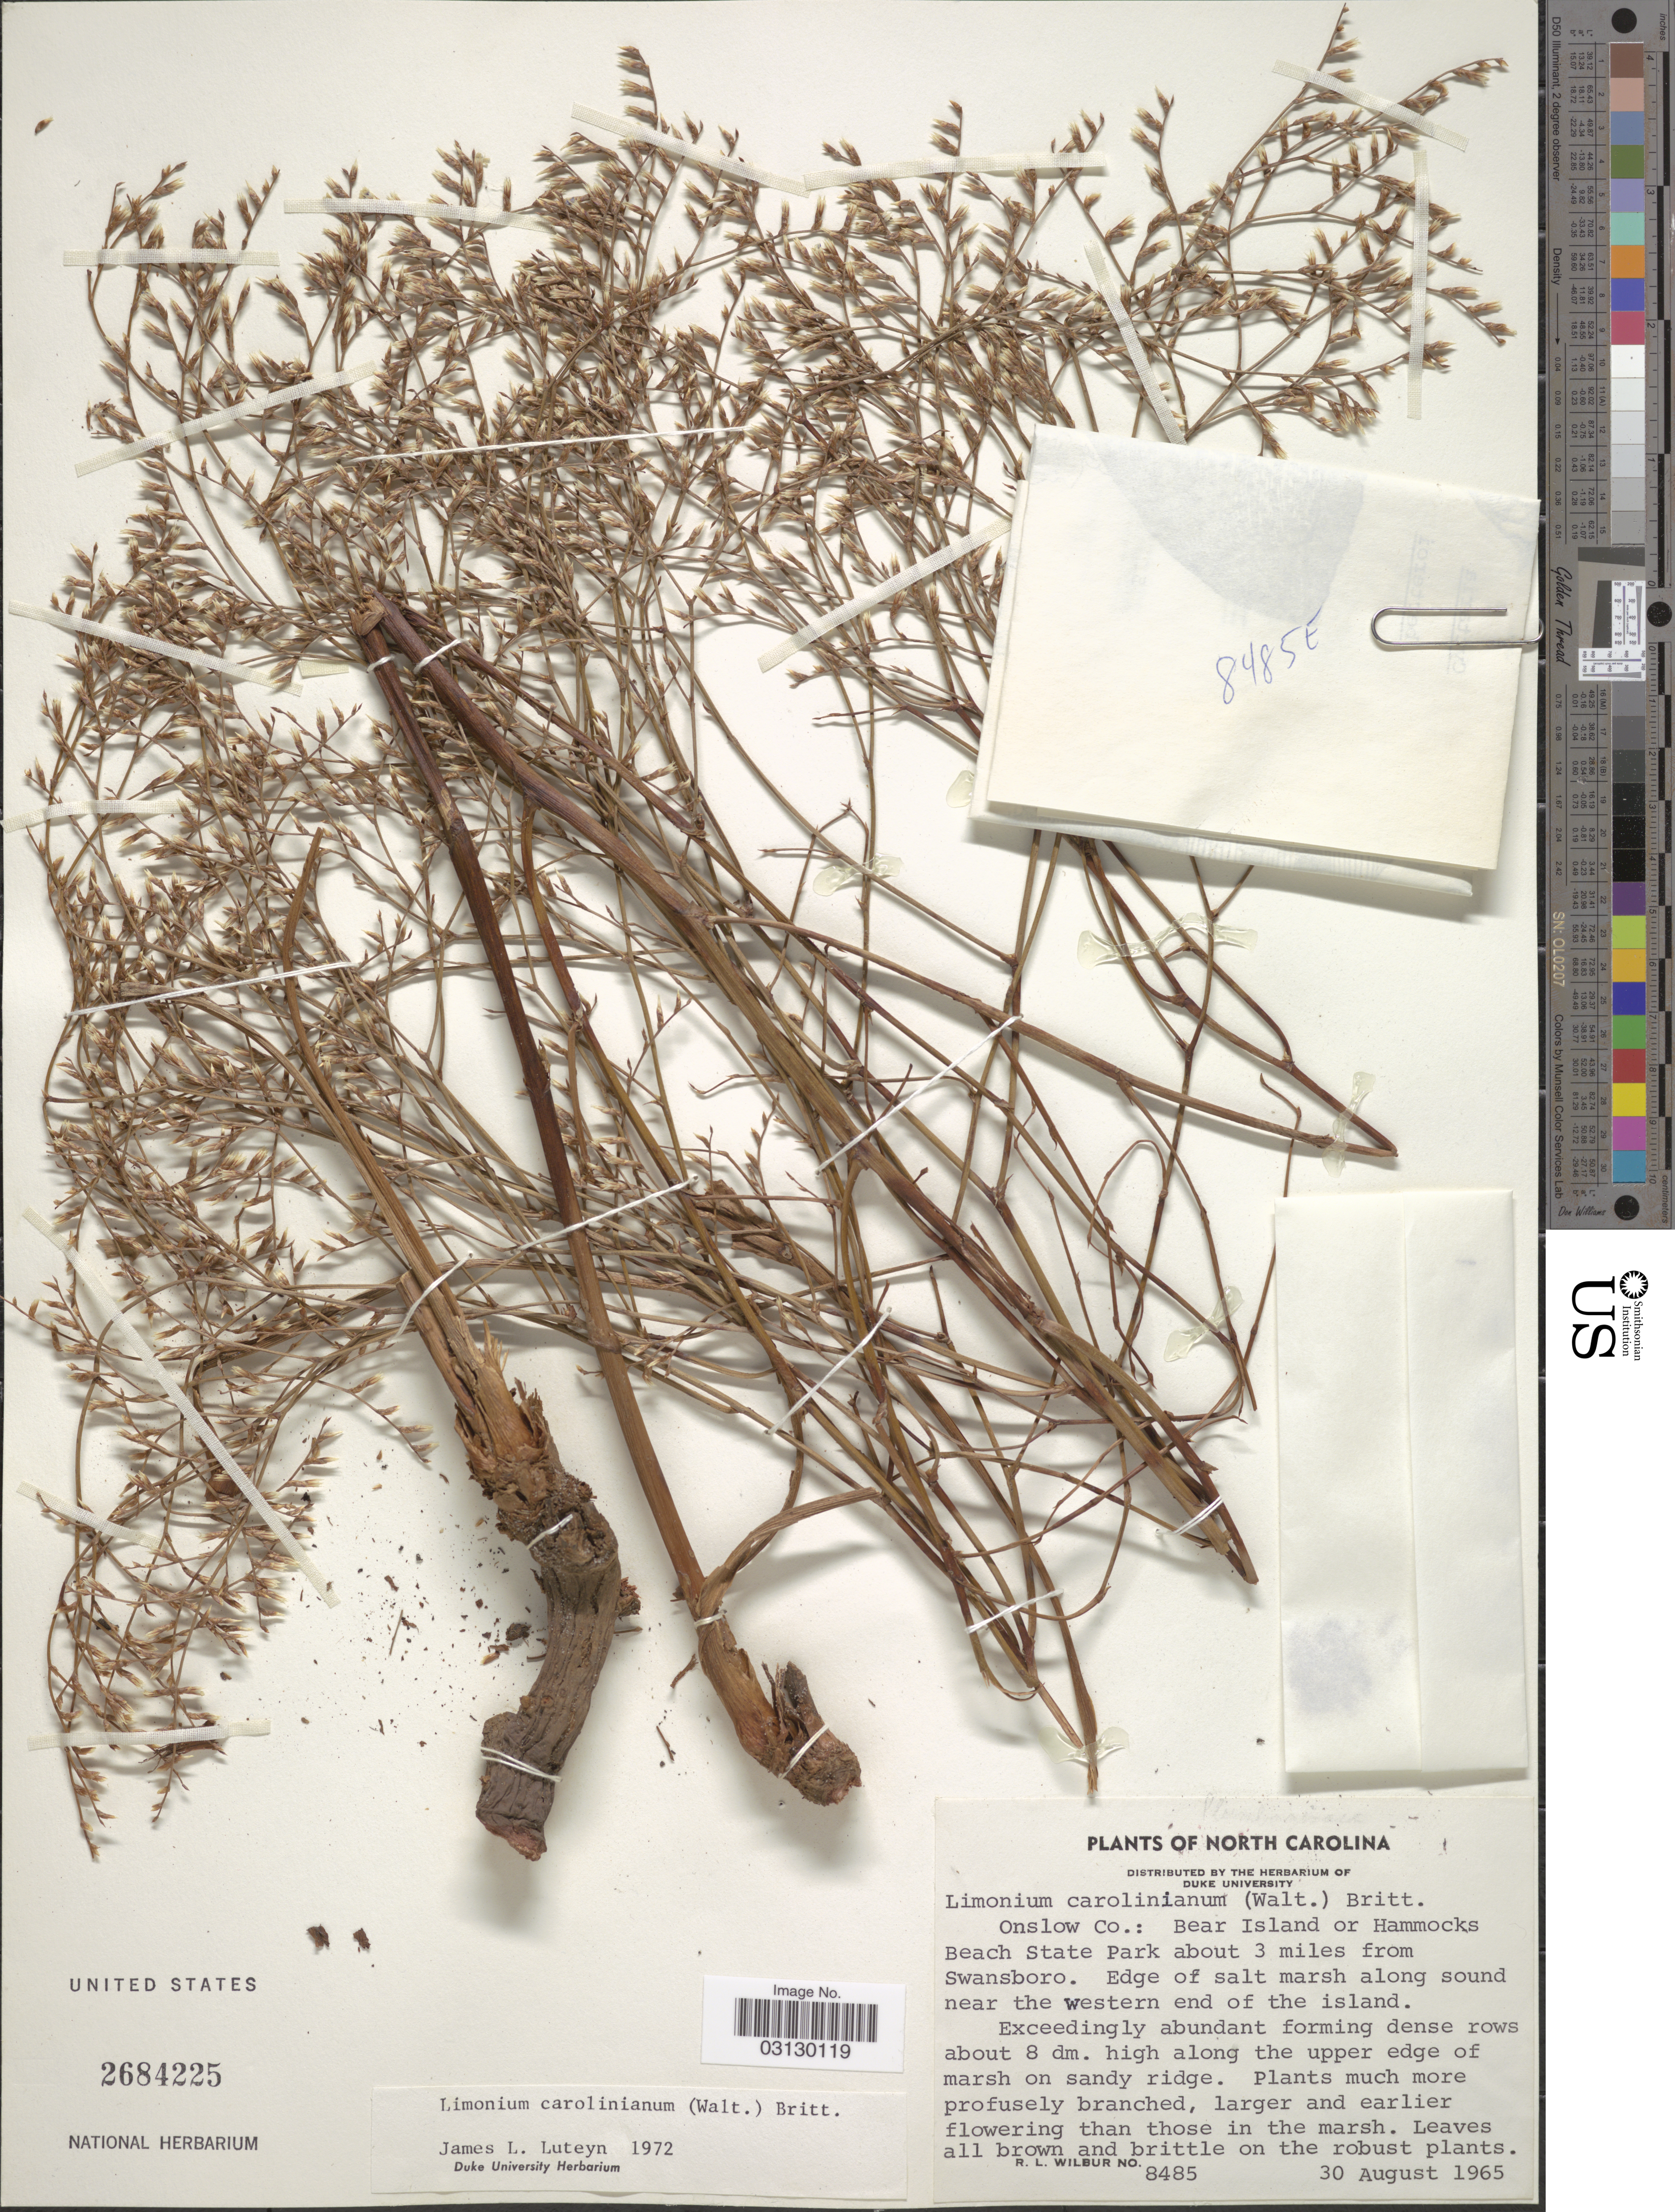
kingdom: Plantae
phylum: Tracheophyta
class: Magnoliopsida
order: Caryophyllales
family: Plumbaginaceae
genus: Limonium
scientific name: Limonium carolinianum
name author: (Walter) Britton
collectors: R. L. Wilbur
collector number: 8485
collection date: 1965-08-30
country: United States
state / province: North Carolina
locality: Onslow Co.: Bear Island or Hammocks Beach State Park about 3 miles from Swanboro.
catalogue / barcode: US 2684225